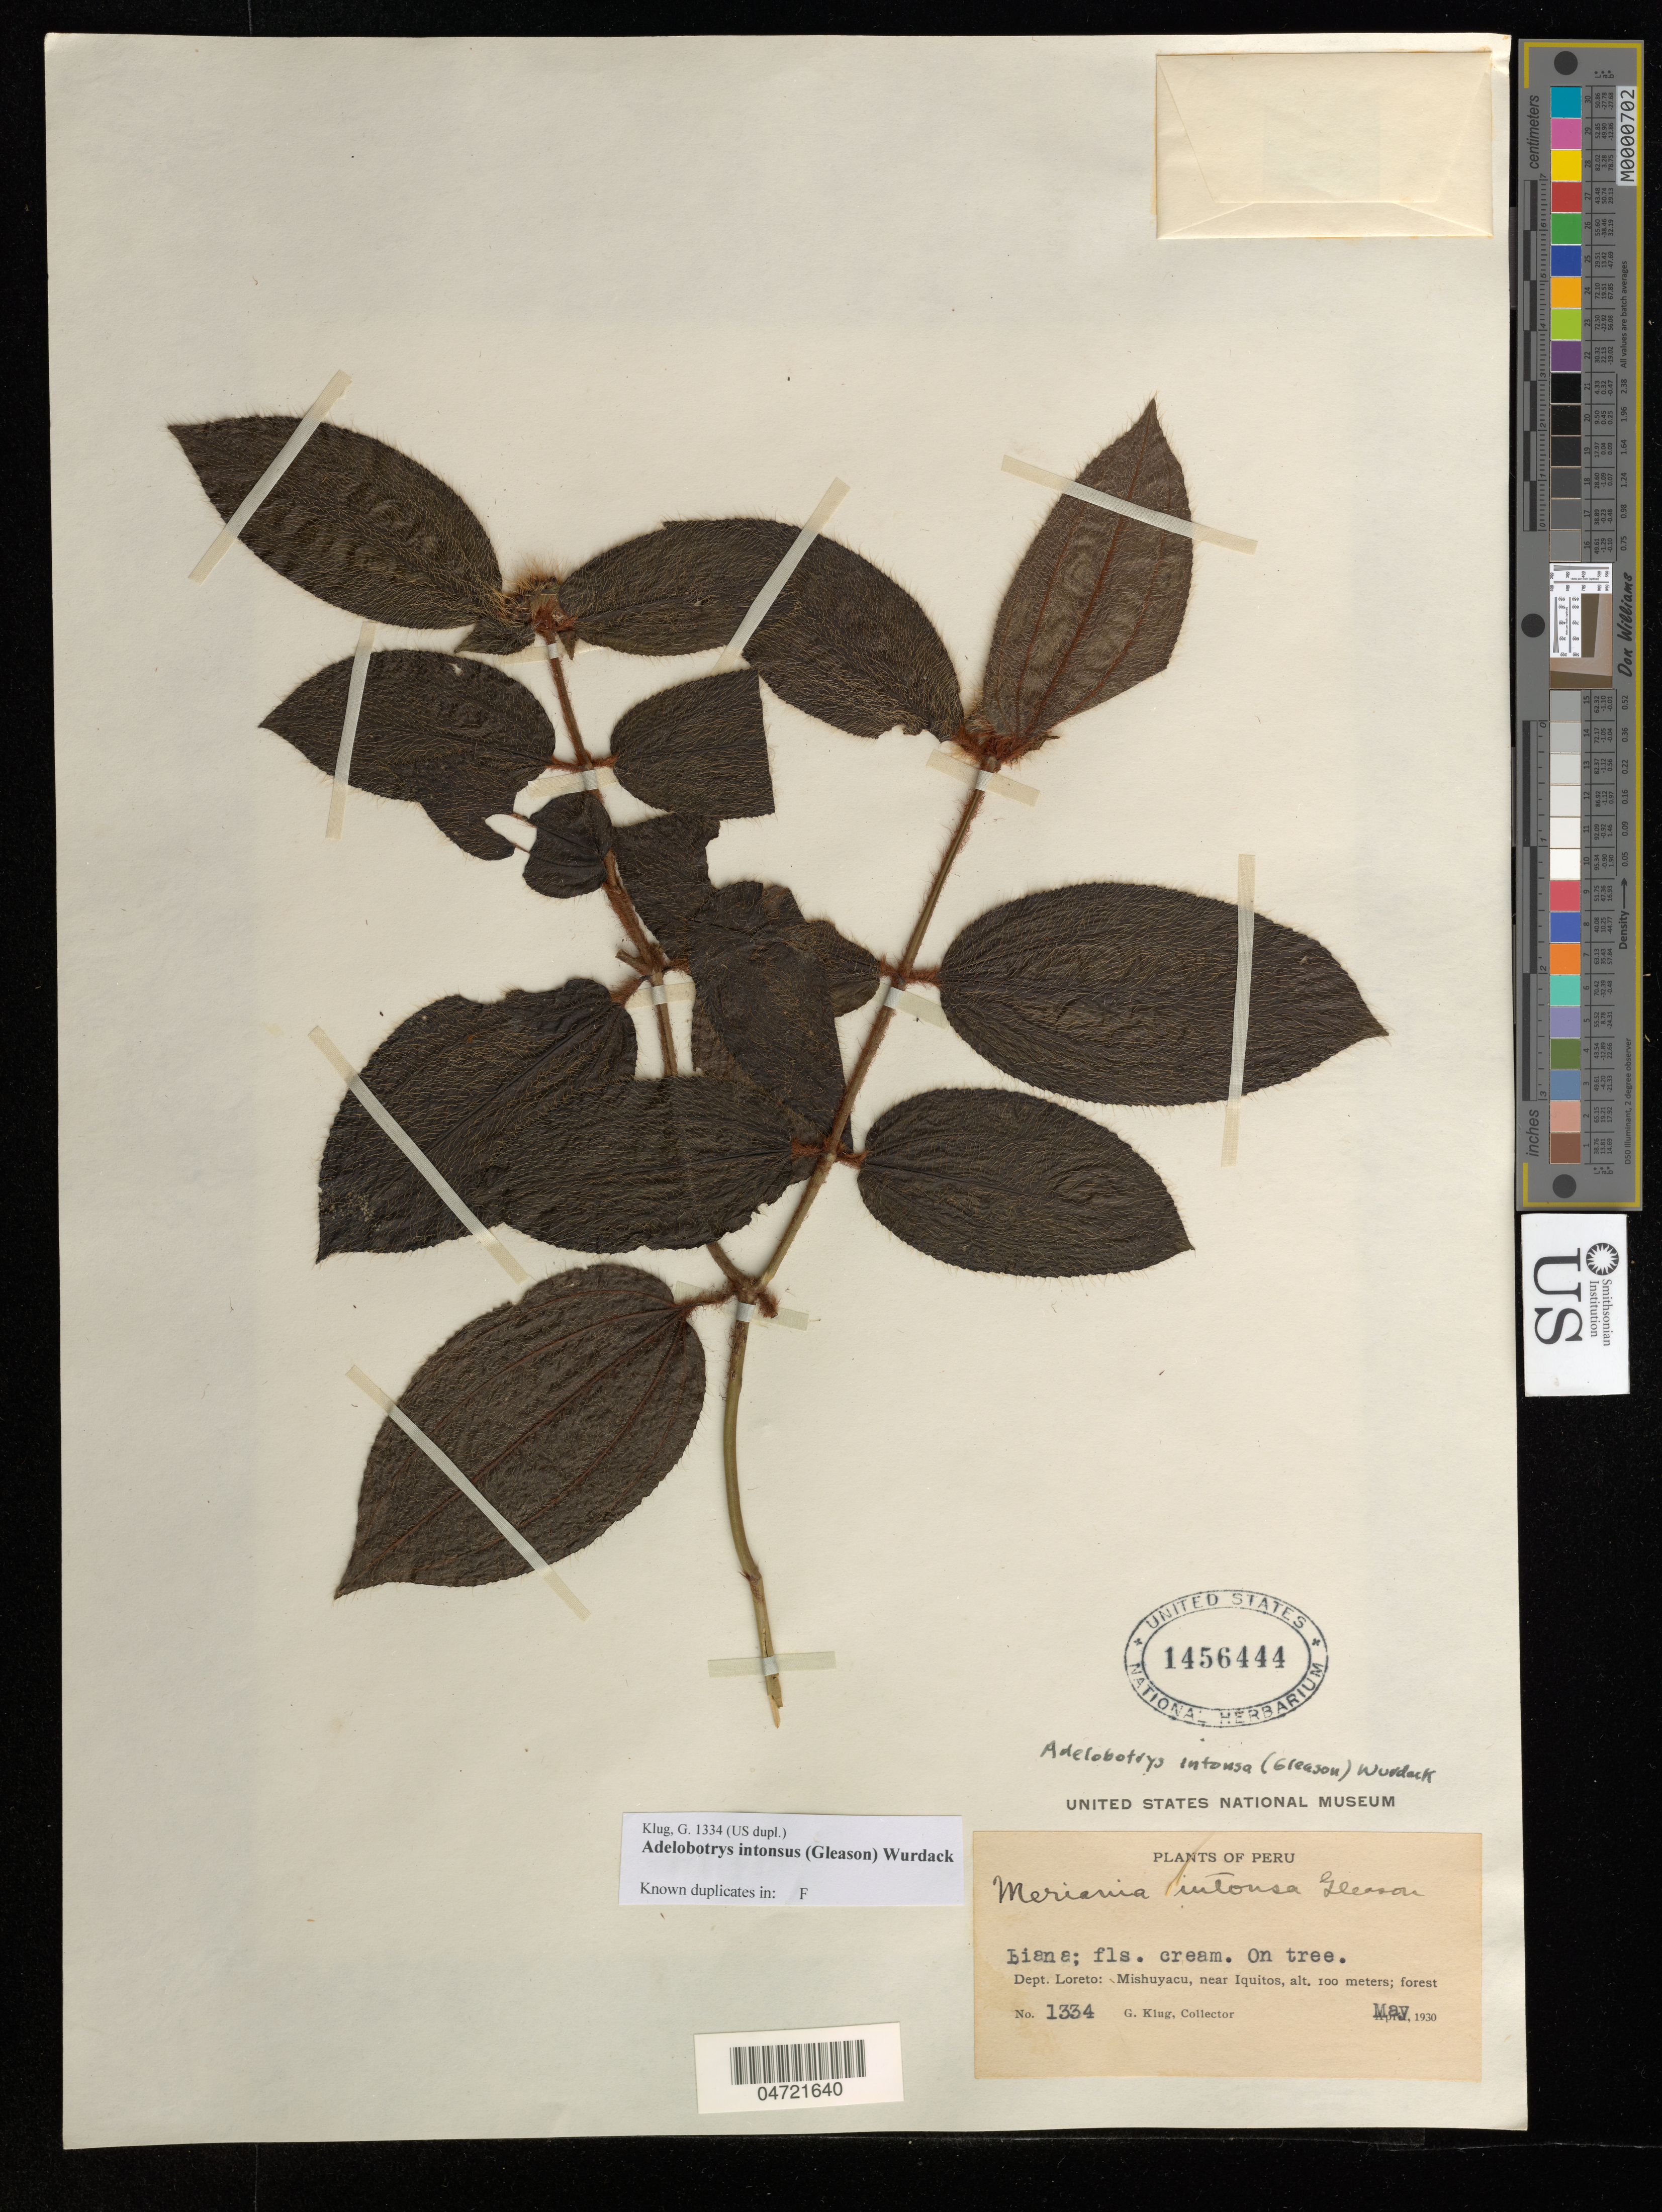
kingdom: Plantae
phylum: Tracheophyta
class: Magnoliopsida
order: Myrtales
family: Melastomataceae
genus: Adelobotrys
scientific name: Adelobotrys intonsus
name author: (Gleason) Wurdack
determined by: Schulman, Leif, (TUR), University of Turku (FINLAND)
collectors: G. Klug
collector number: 1334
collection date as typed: May 1930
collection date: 1930-05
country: Peru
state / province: Loreto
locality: Mishuyacu, near Iquitos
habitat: On tree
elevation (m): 100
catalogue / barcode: US 1456444